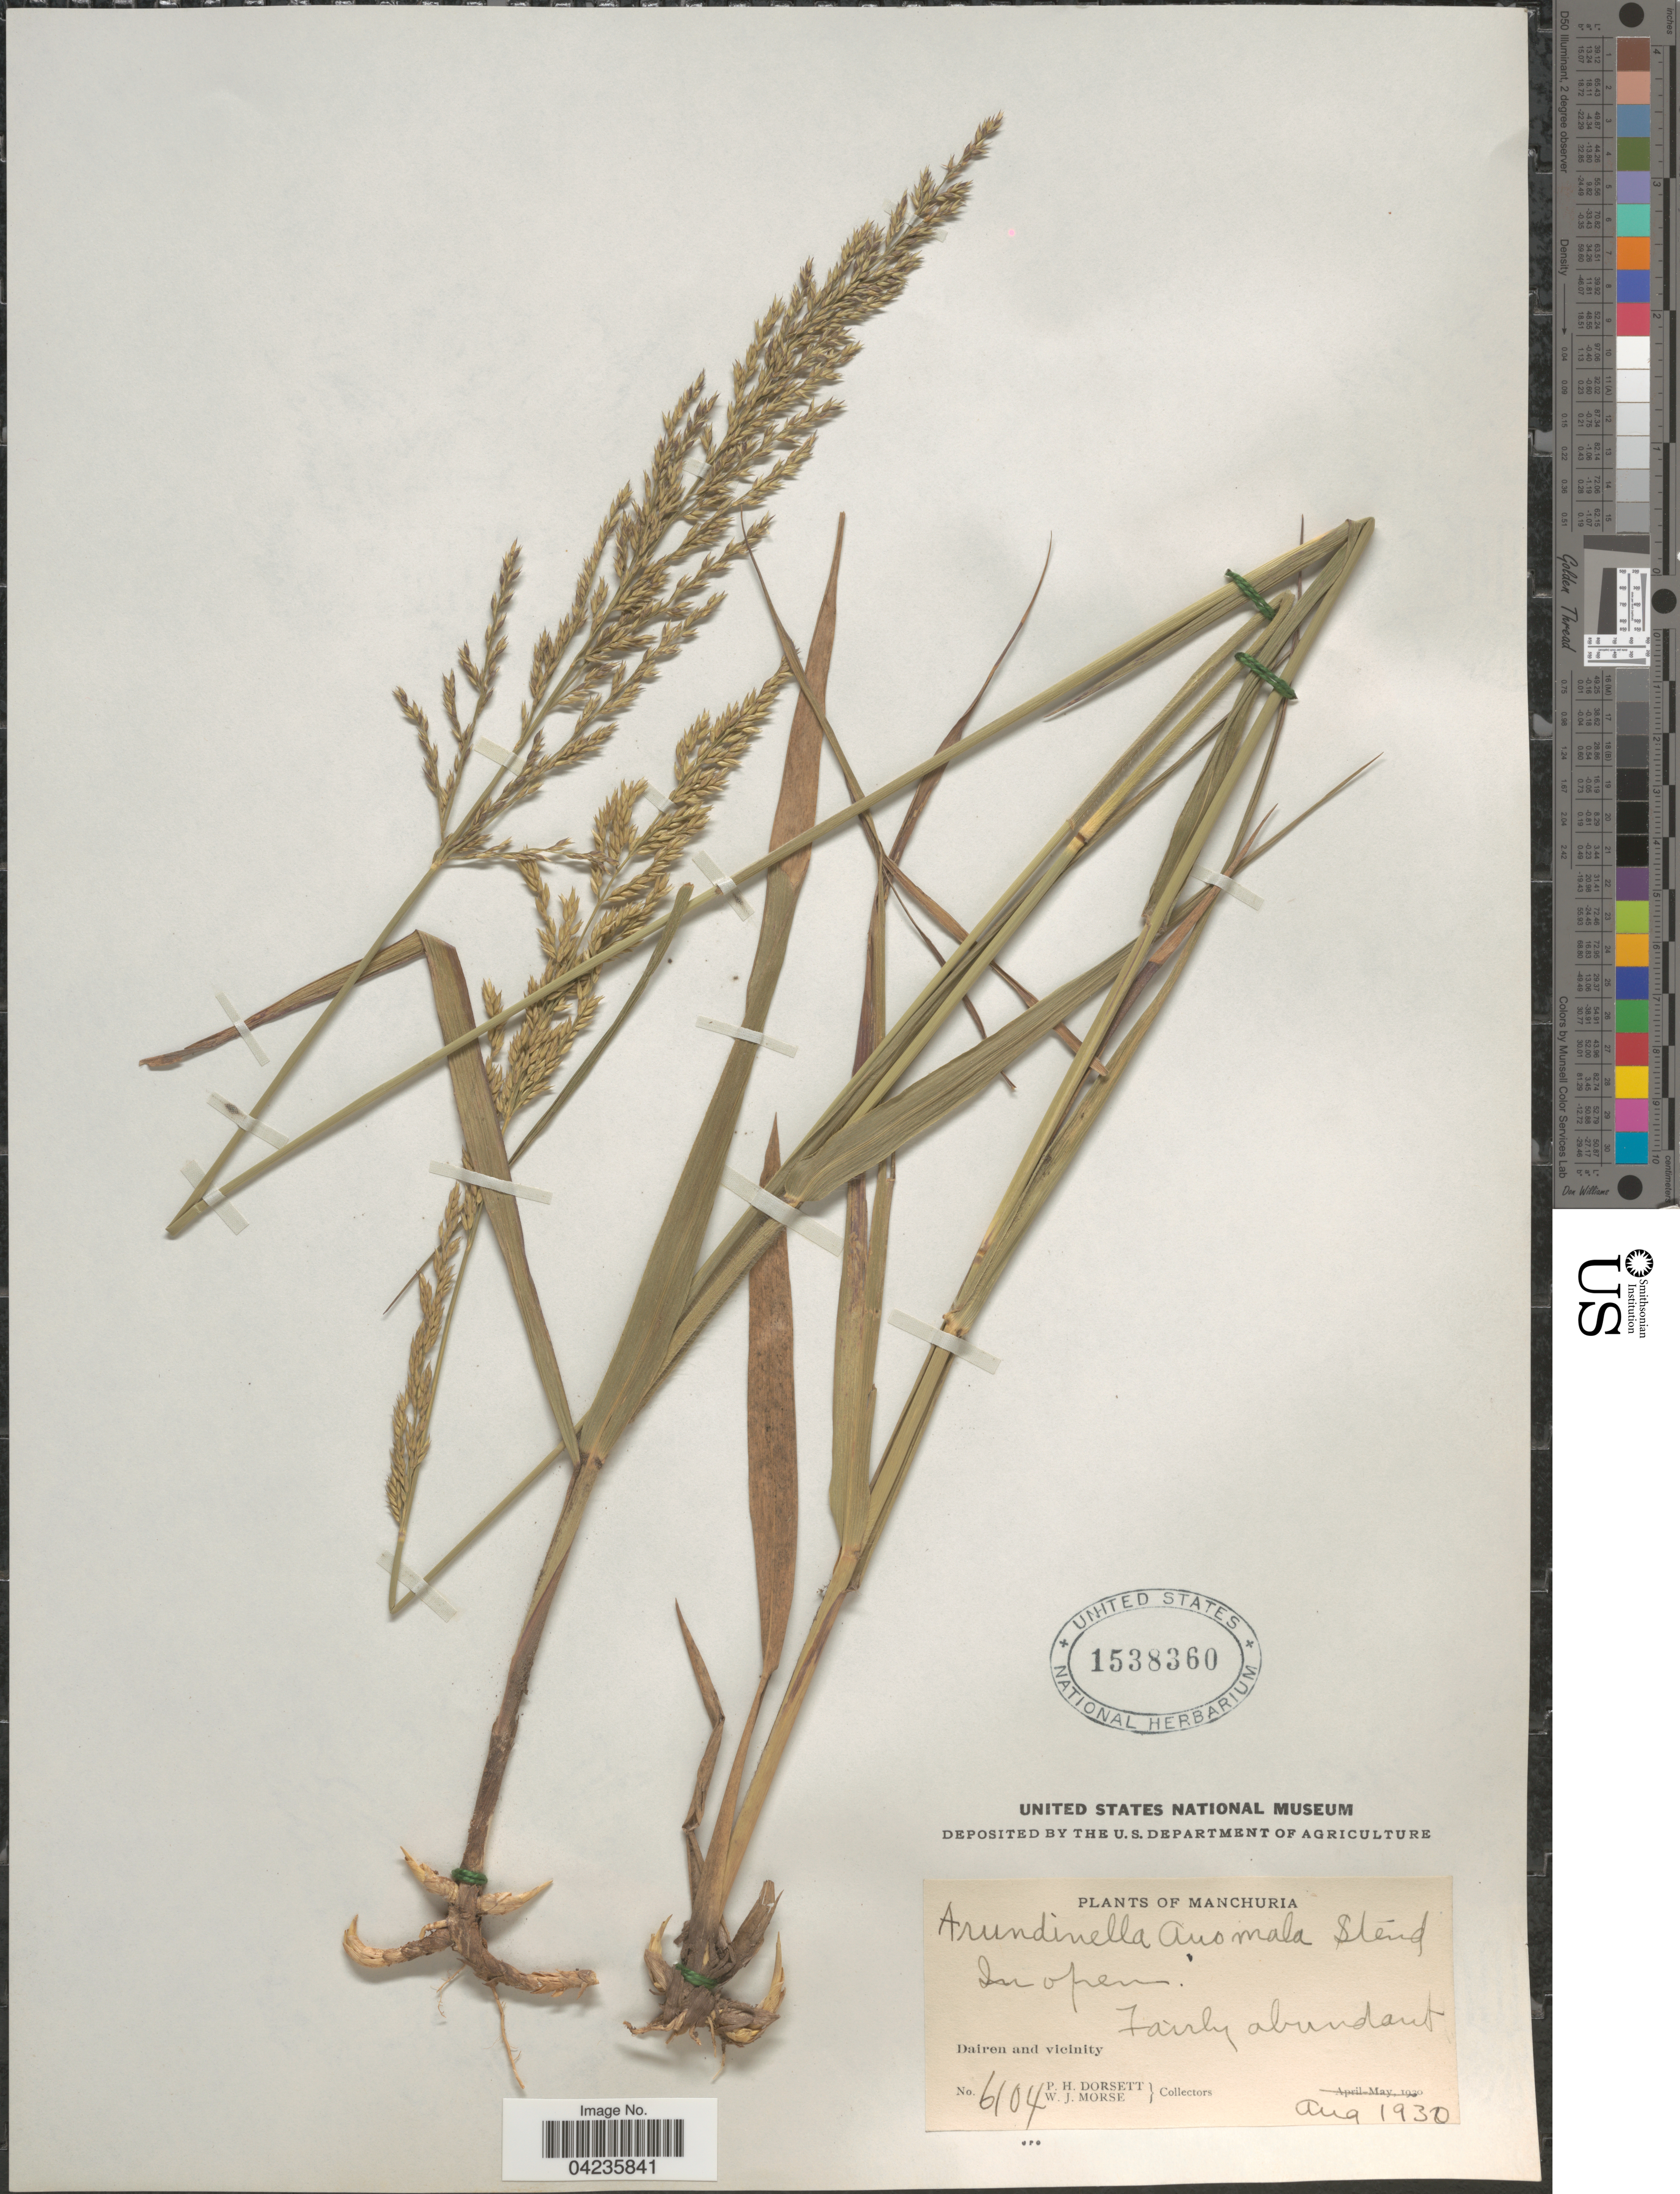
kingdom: Plantae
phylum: Tracheophyta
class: Liliopsida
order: Poales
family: Poaceae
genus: Arundinella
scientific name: Arundinella hirta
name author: (Thunb.) Tanaka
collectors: P. H. Dorsett & W. J. Morse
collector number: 6104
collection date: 1930-08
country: China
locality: Manchuria. Dairen and vicinity.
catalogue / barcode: US 1538360